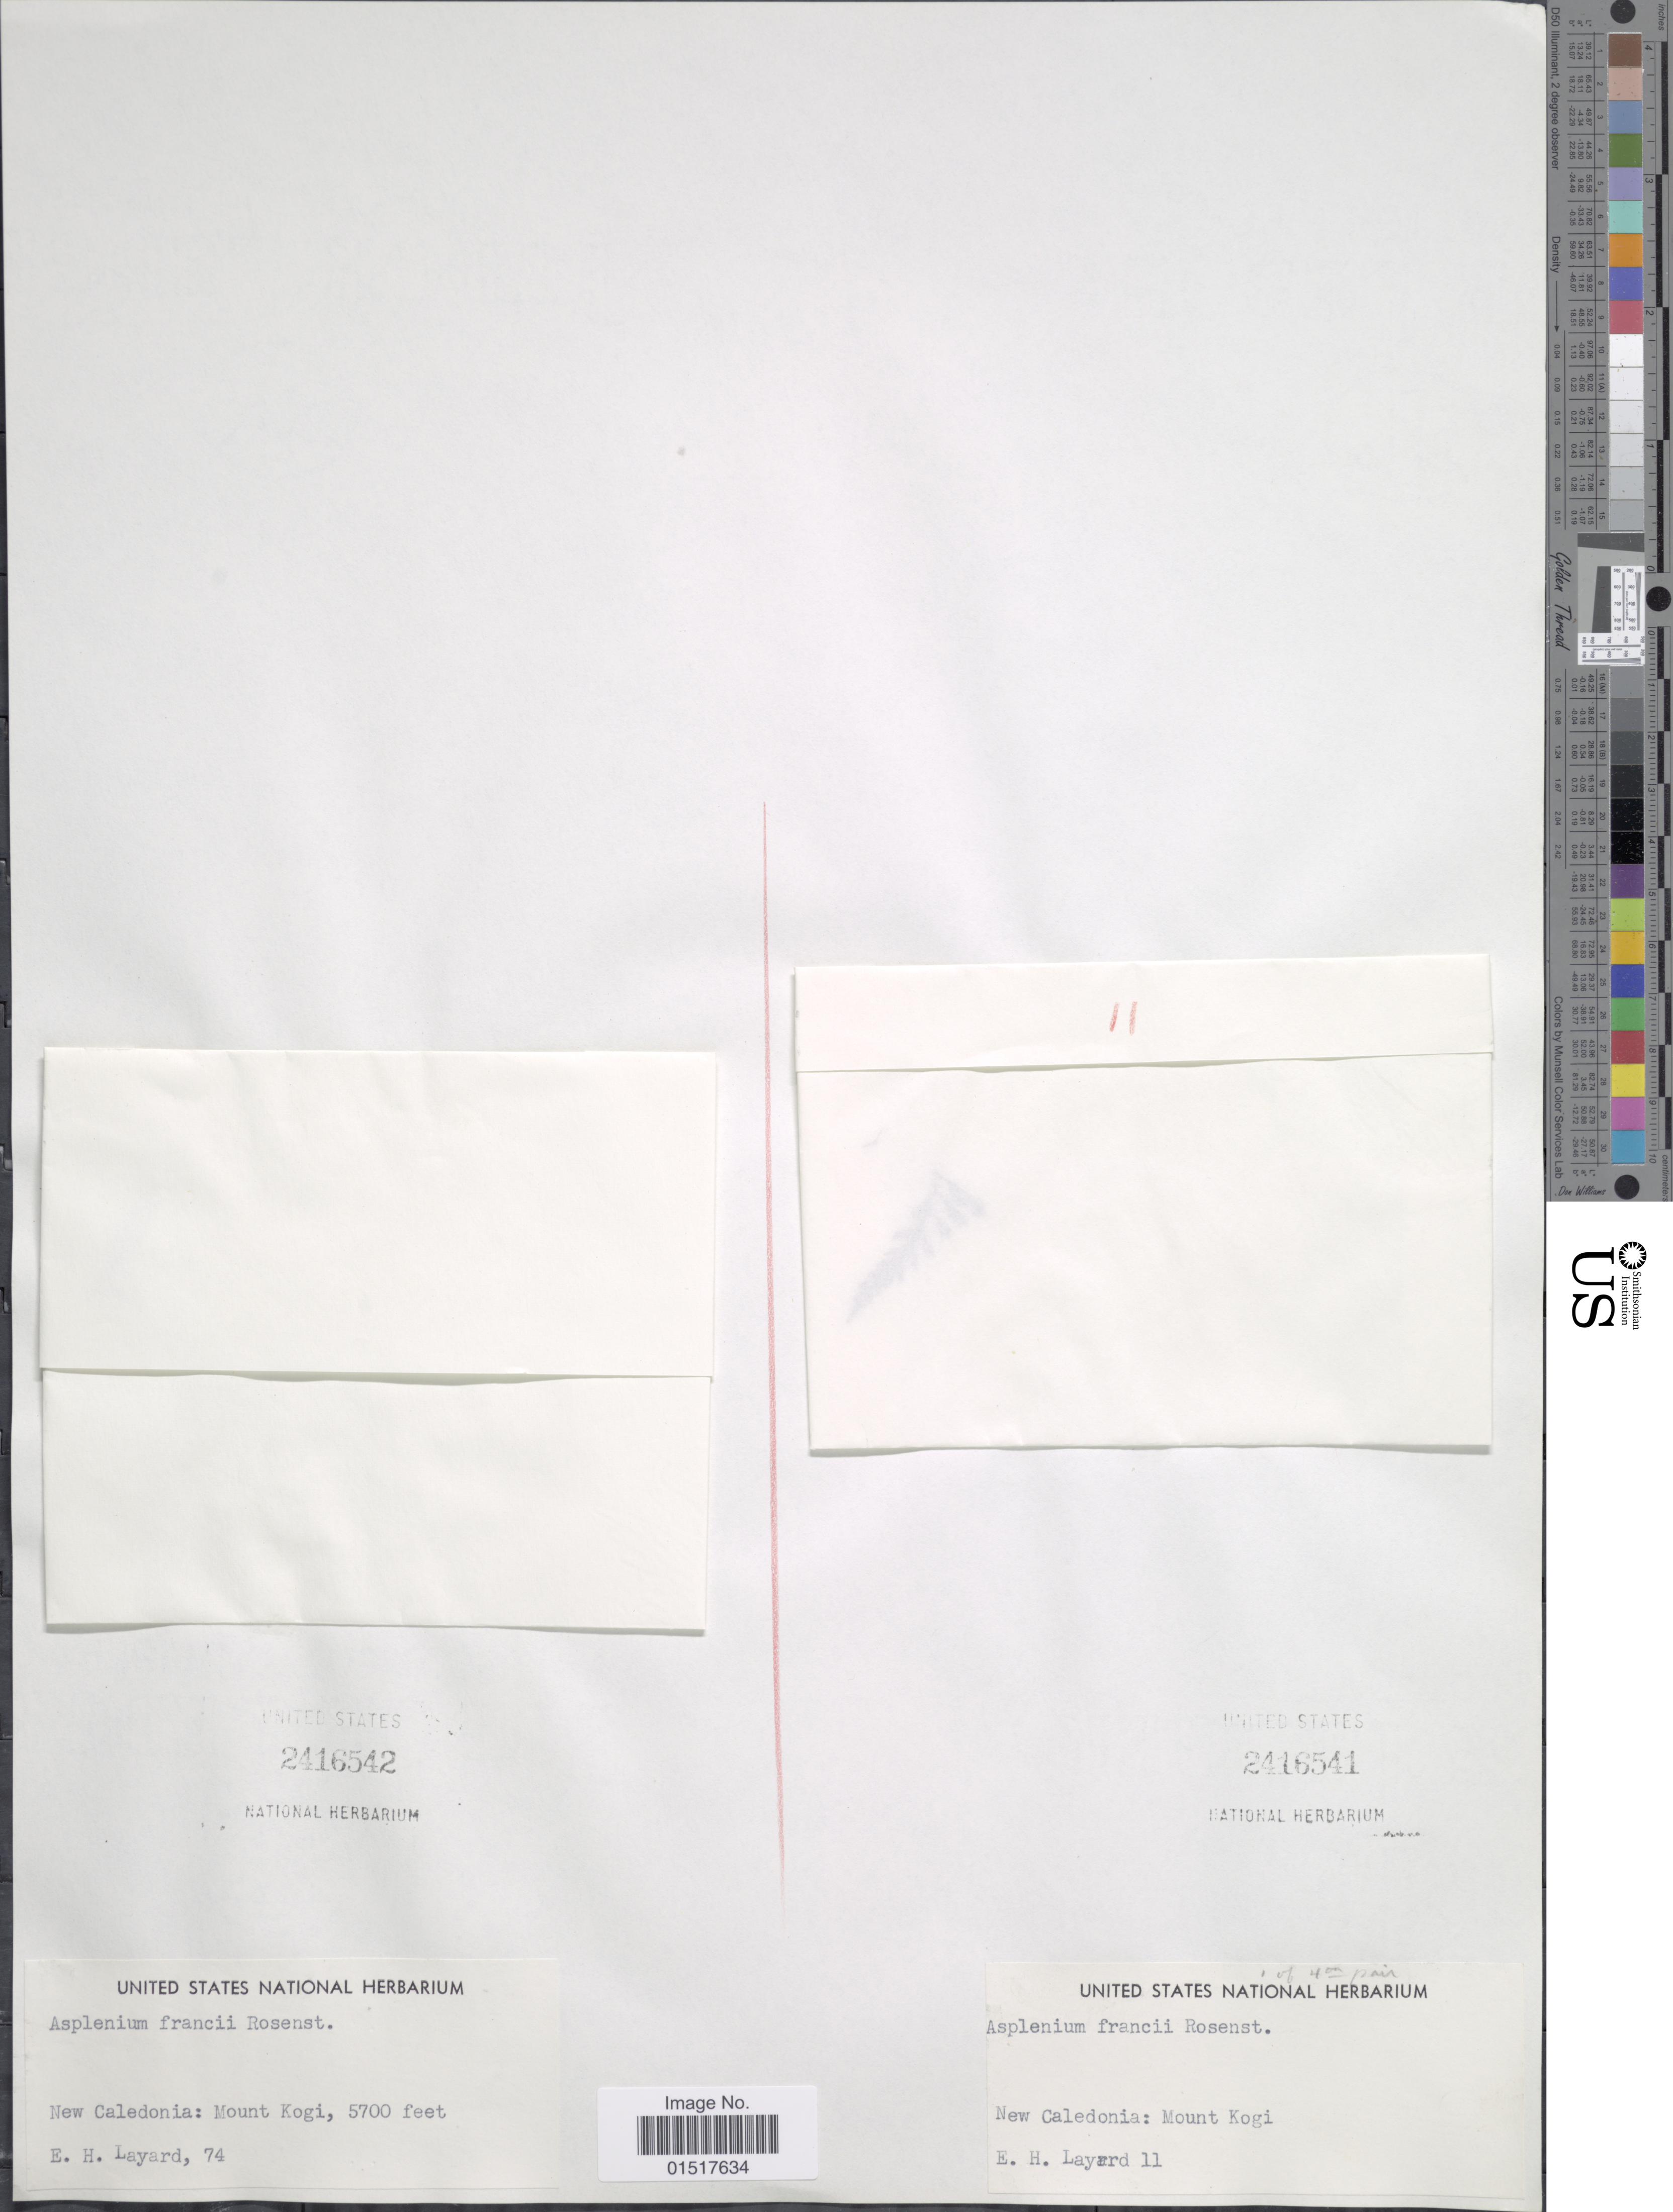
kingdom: Plantae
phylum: Tracheophyta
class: Polypodiopsida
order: Polypodiales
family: Aspleniaceae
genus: Asplenium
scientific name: Asplenium francii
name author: Rosenst.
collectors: E. Layard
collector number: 11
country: New Caledonia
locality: Mount Kogi.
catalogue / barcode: US 2416541